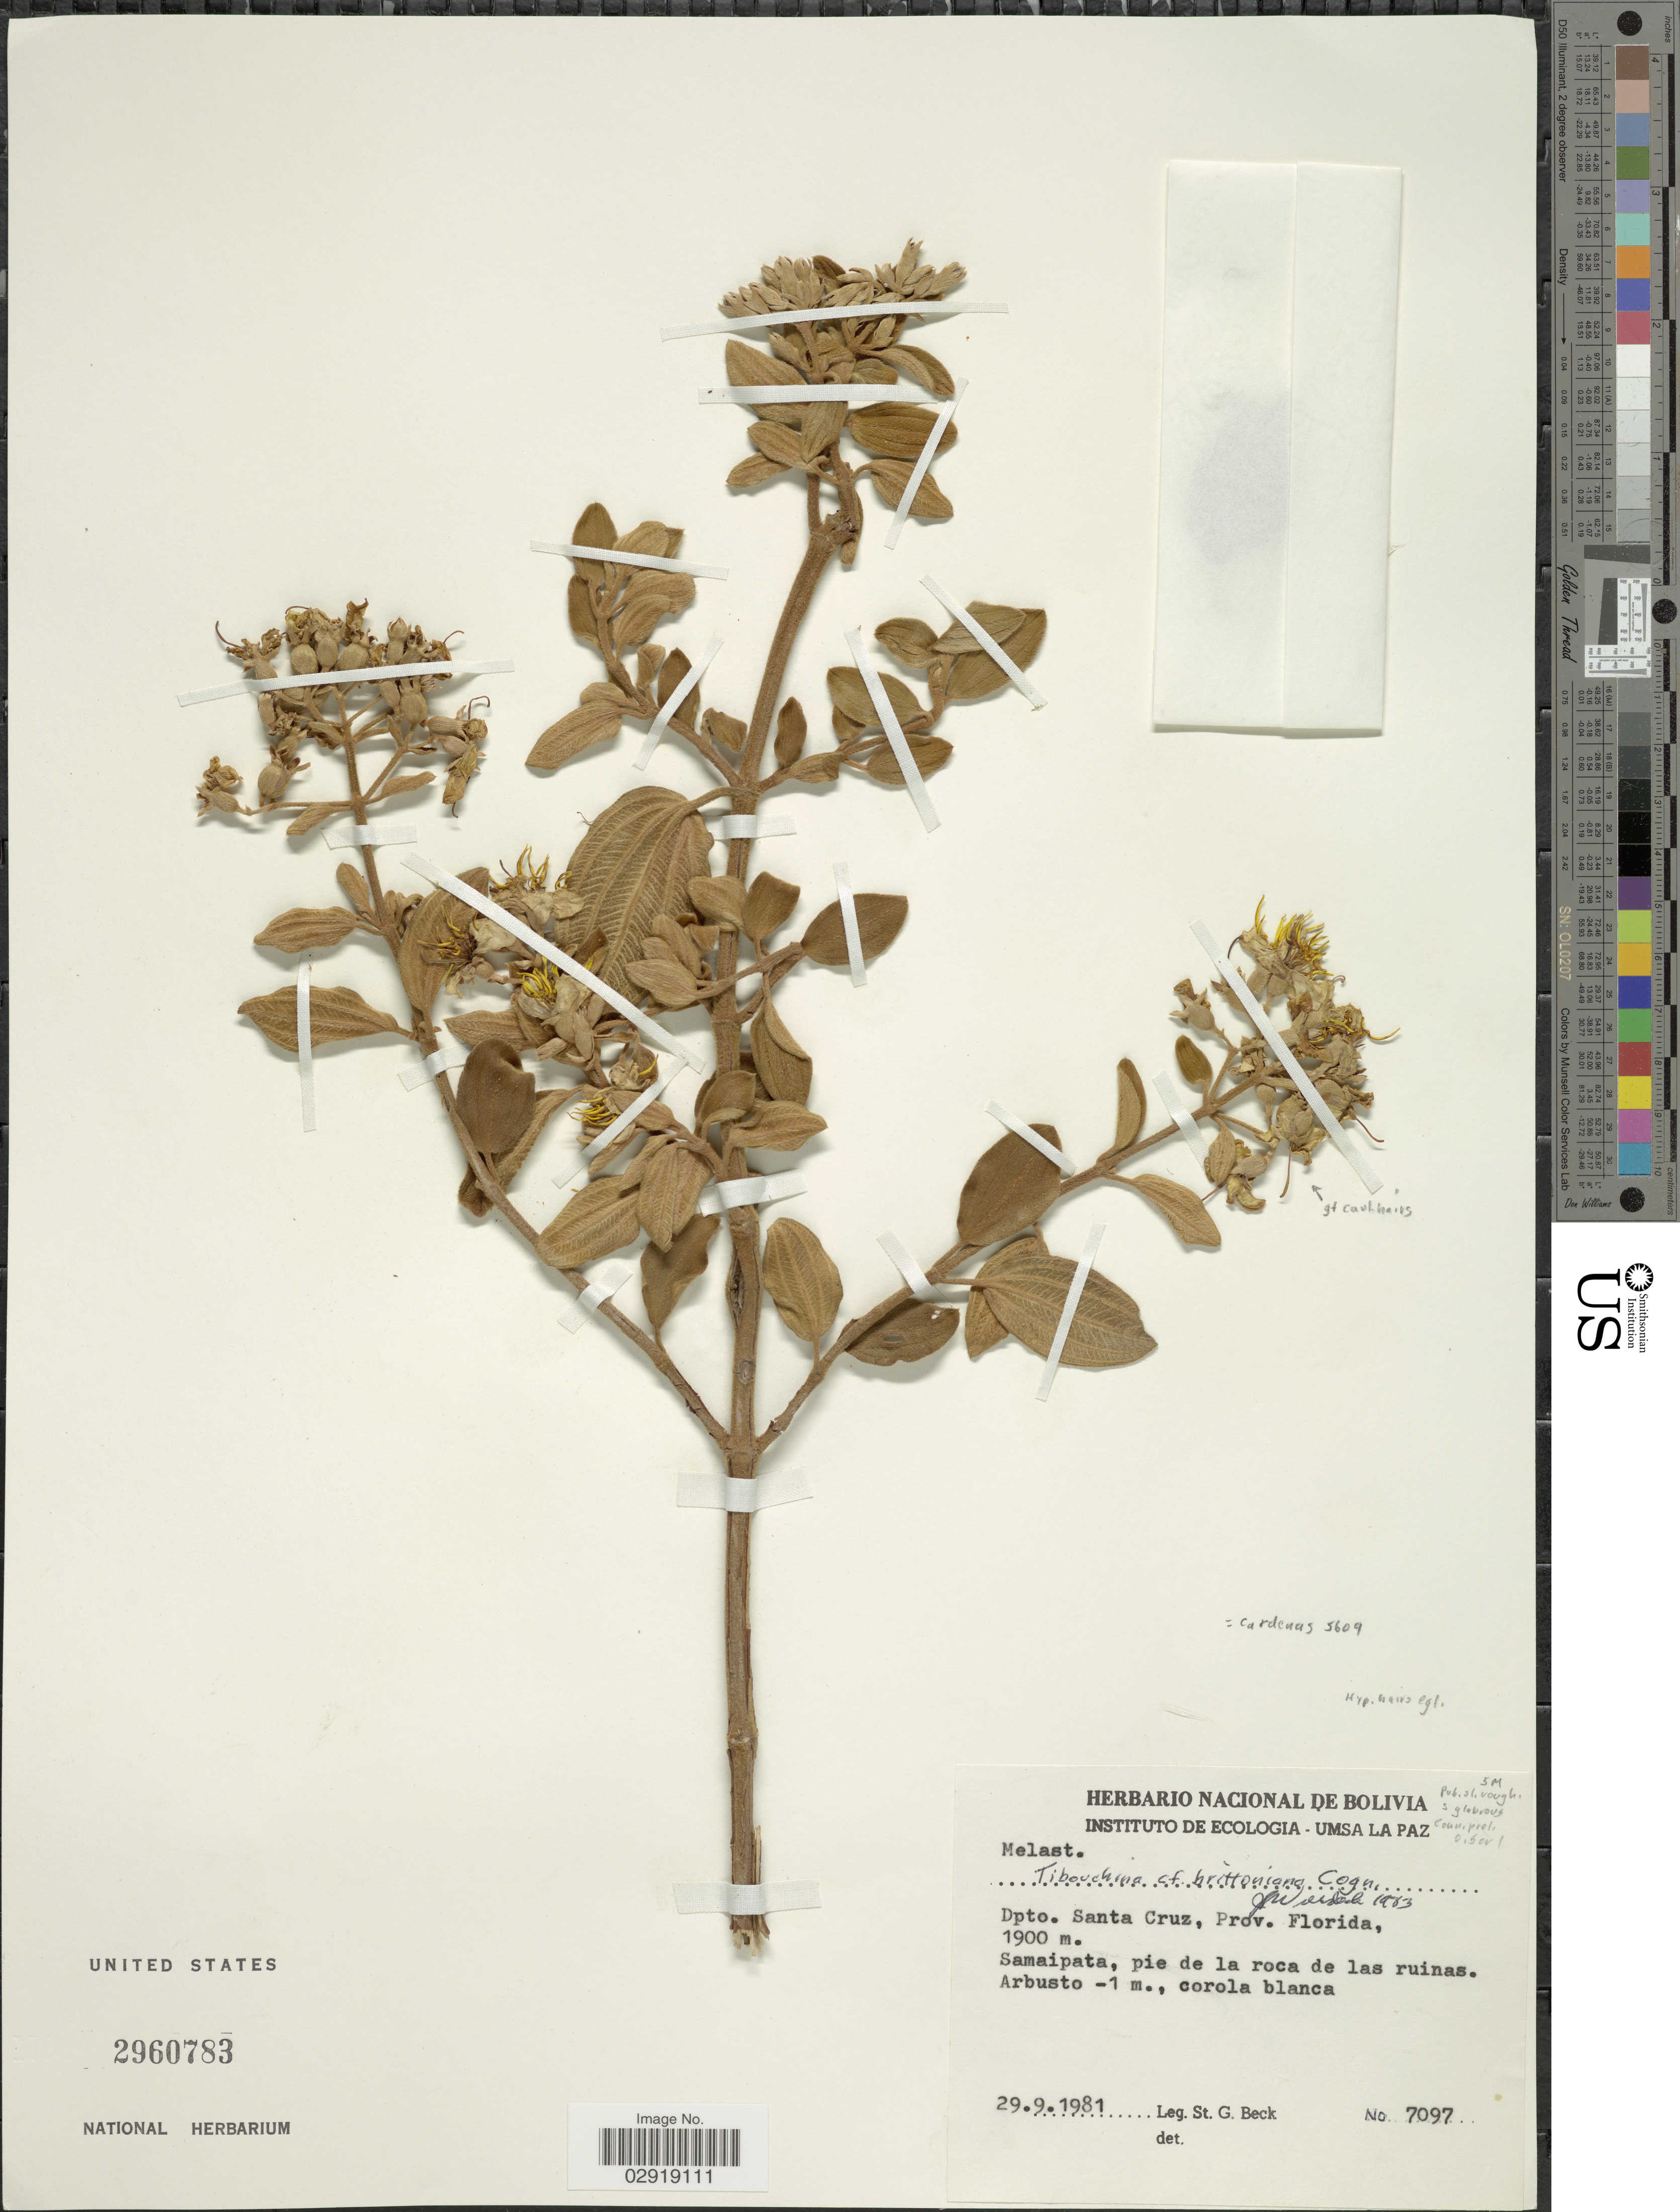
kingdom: Plantae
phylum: Tracheophyta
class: Magnoliopsida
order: Myrtales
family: Melastomataceae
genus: Tibouchina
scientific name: Tibouchina sp.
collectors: S. G. Beck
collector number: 7097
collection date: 1981-09-29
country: Bolivia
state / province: Santa Cruz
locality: Dpto. Santa Cruz, Prov. Florida. Samaipata, pie de la roca de las ruinas.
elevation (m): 1900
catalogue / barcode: US 2960783